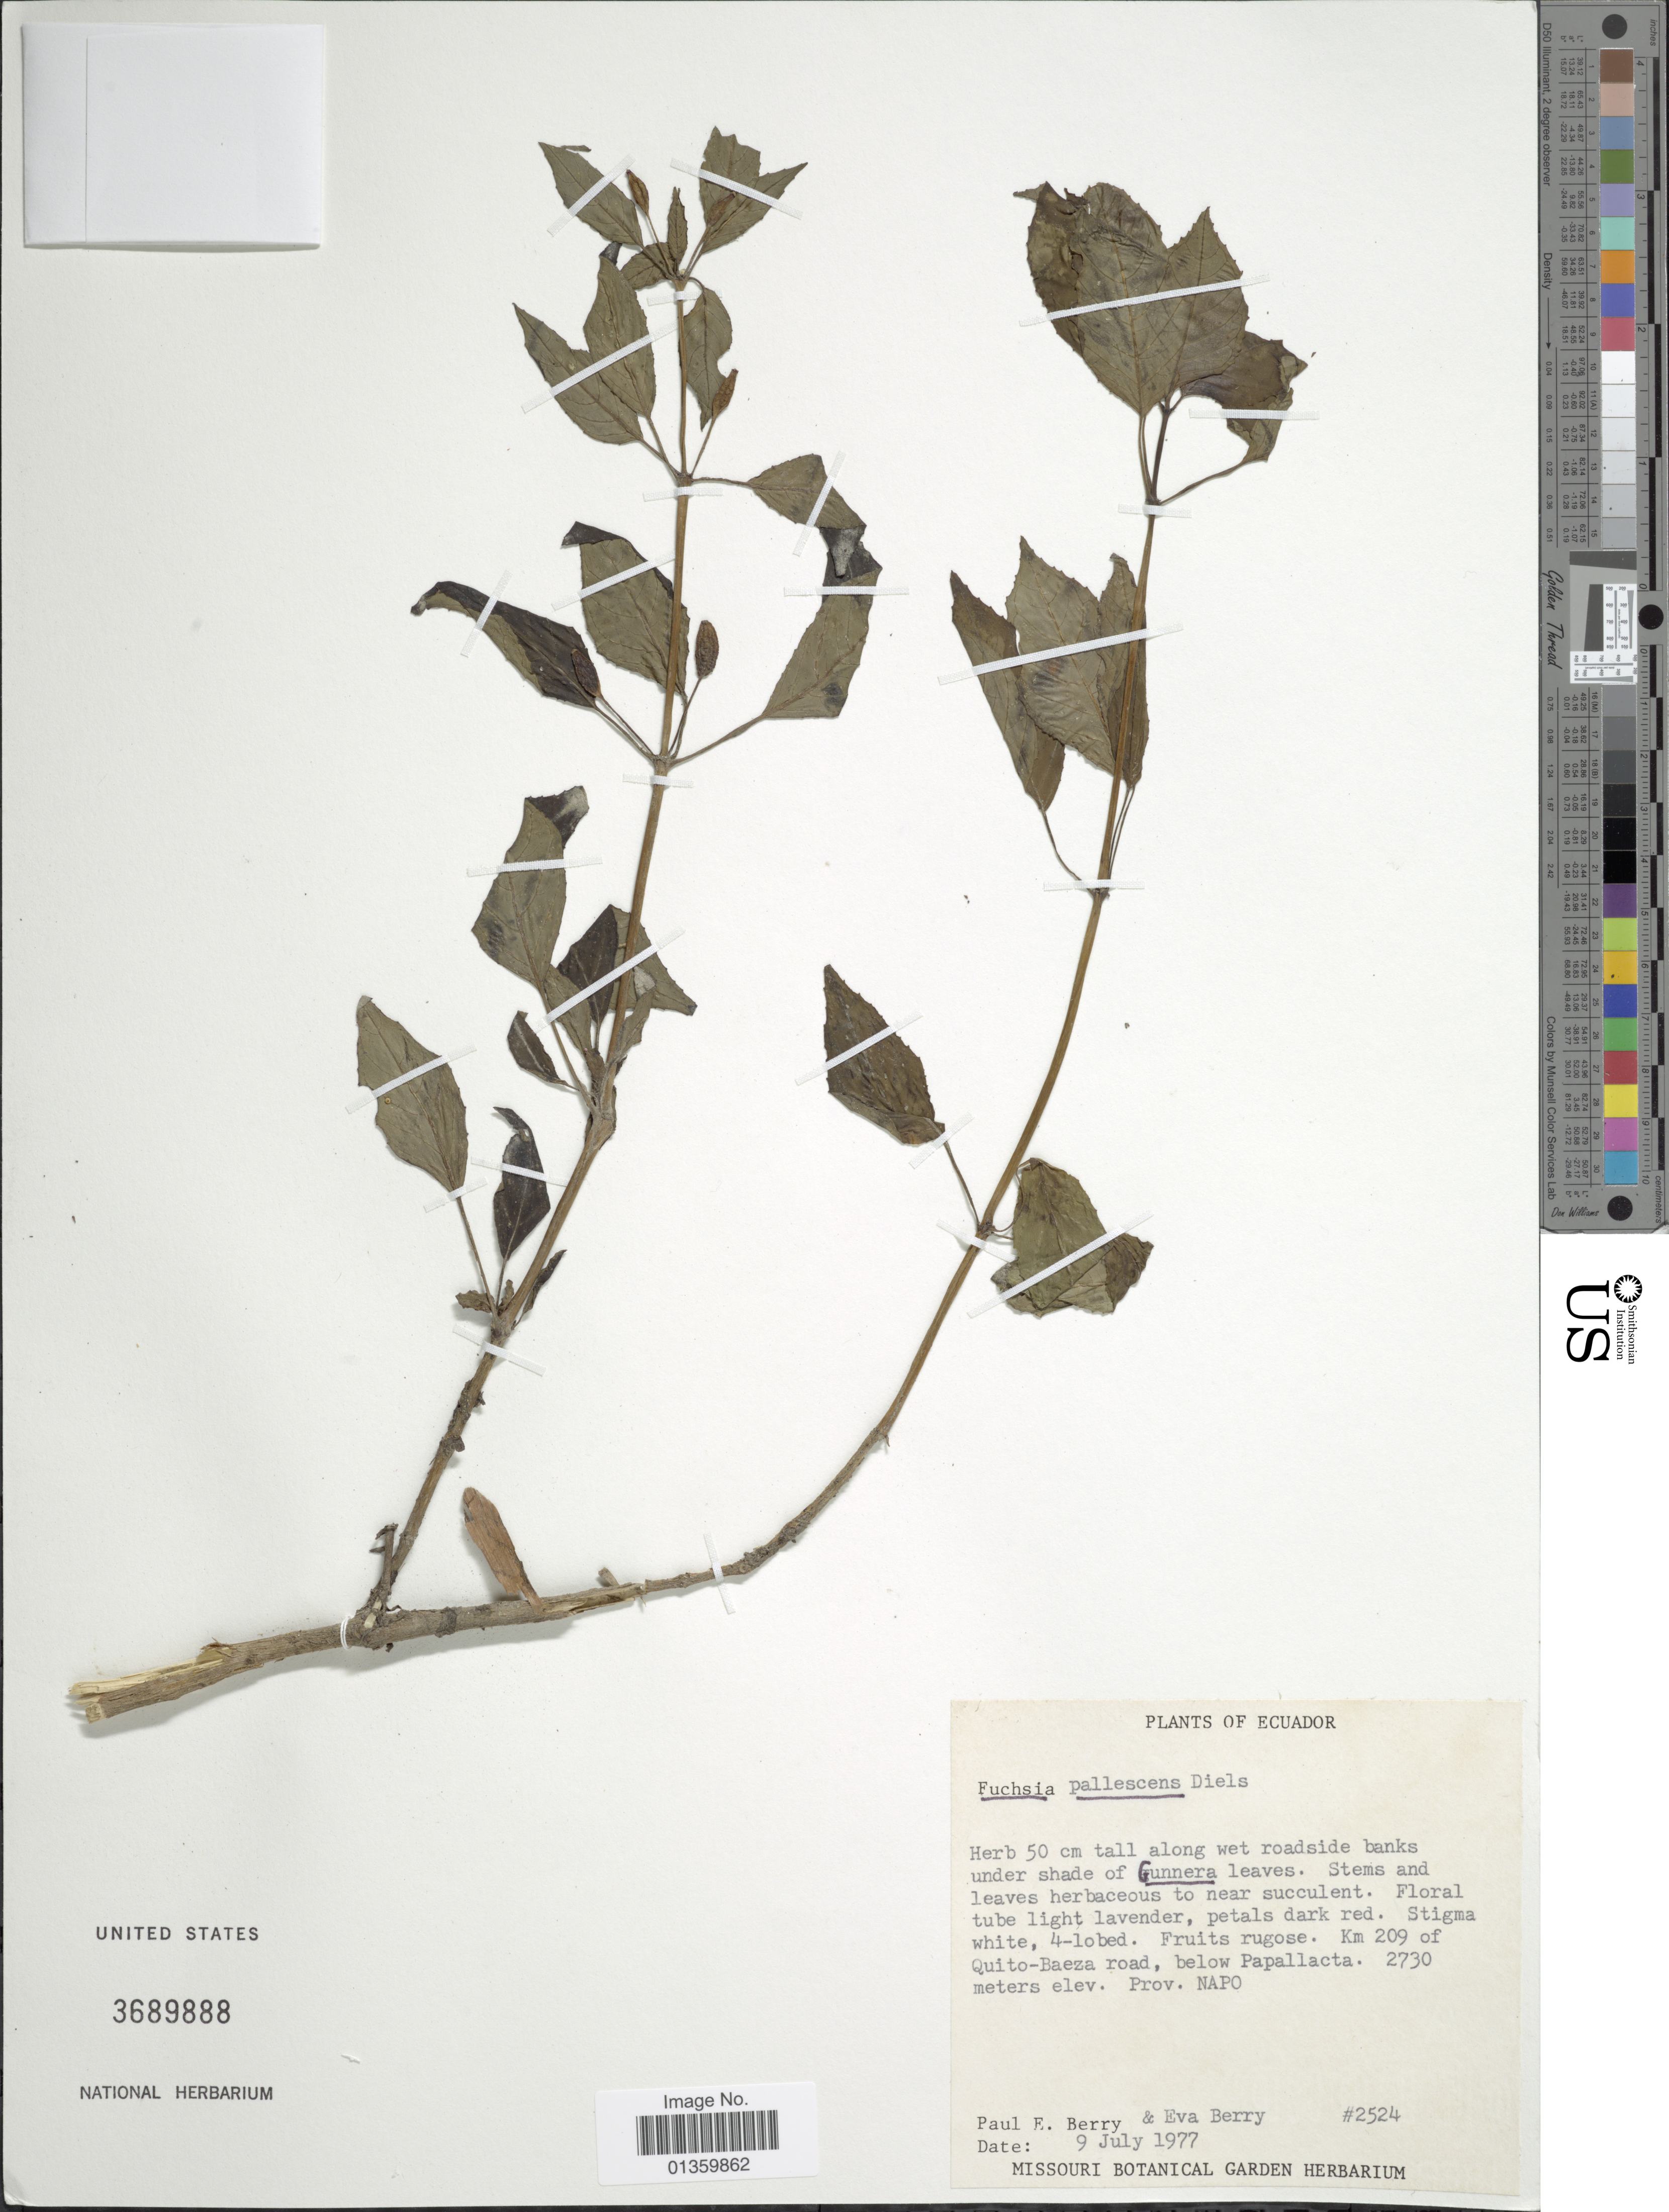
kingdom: Plantae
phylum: Tracheophyta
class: Magnoliopsida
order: Myrtales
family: Onagraceae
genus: Fuchsia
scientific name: Fuchsia pallescens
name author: Diels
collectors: P. E. Berry & E. Berry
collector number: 2524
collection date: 1977-07-09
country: Ecuador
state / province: Napo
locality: Km 209 of Quito-Baeza road, below Papallacta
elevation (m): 2730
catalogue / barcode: US 3689888